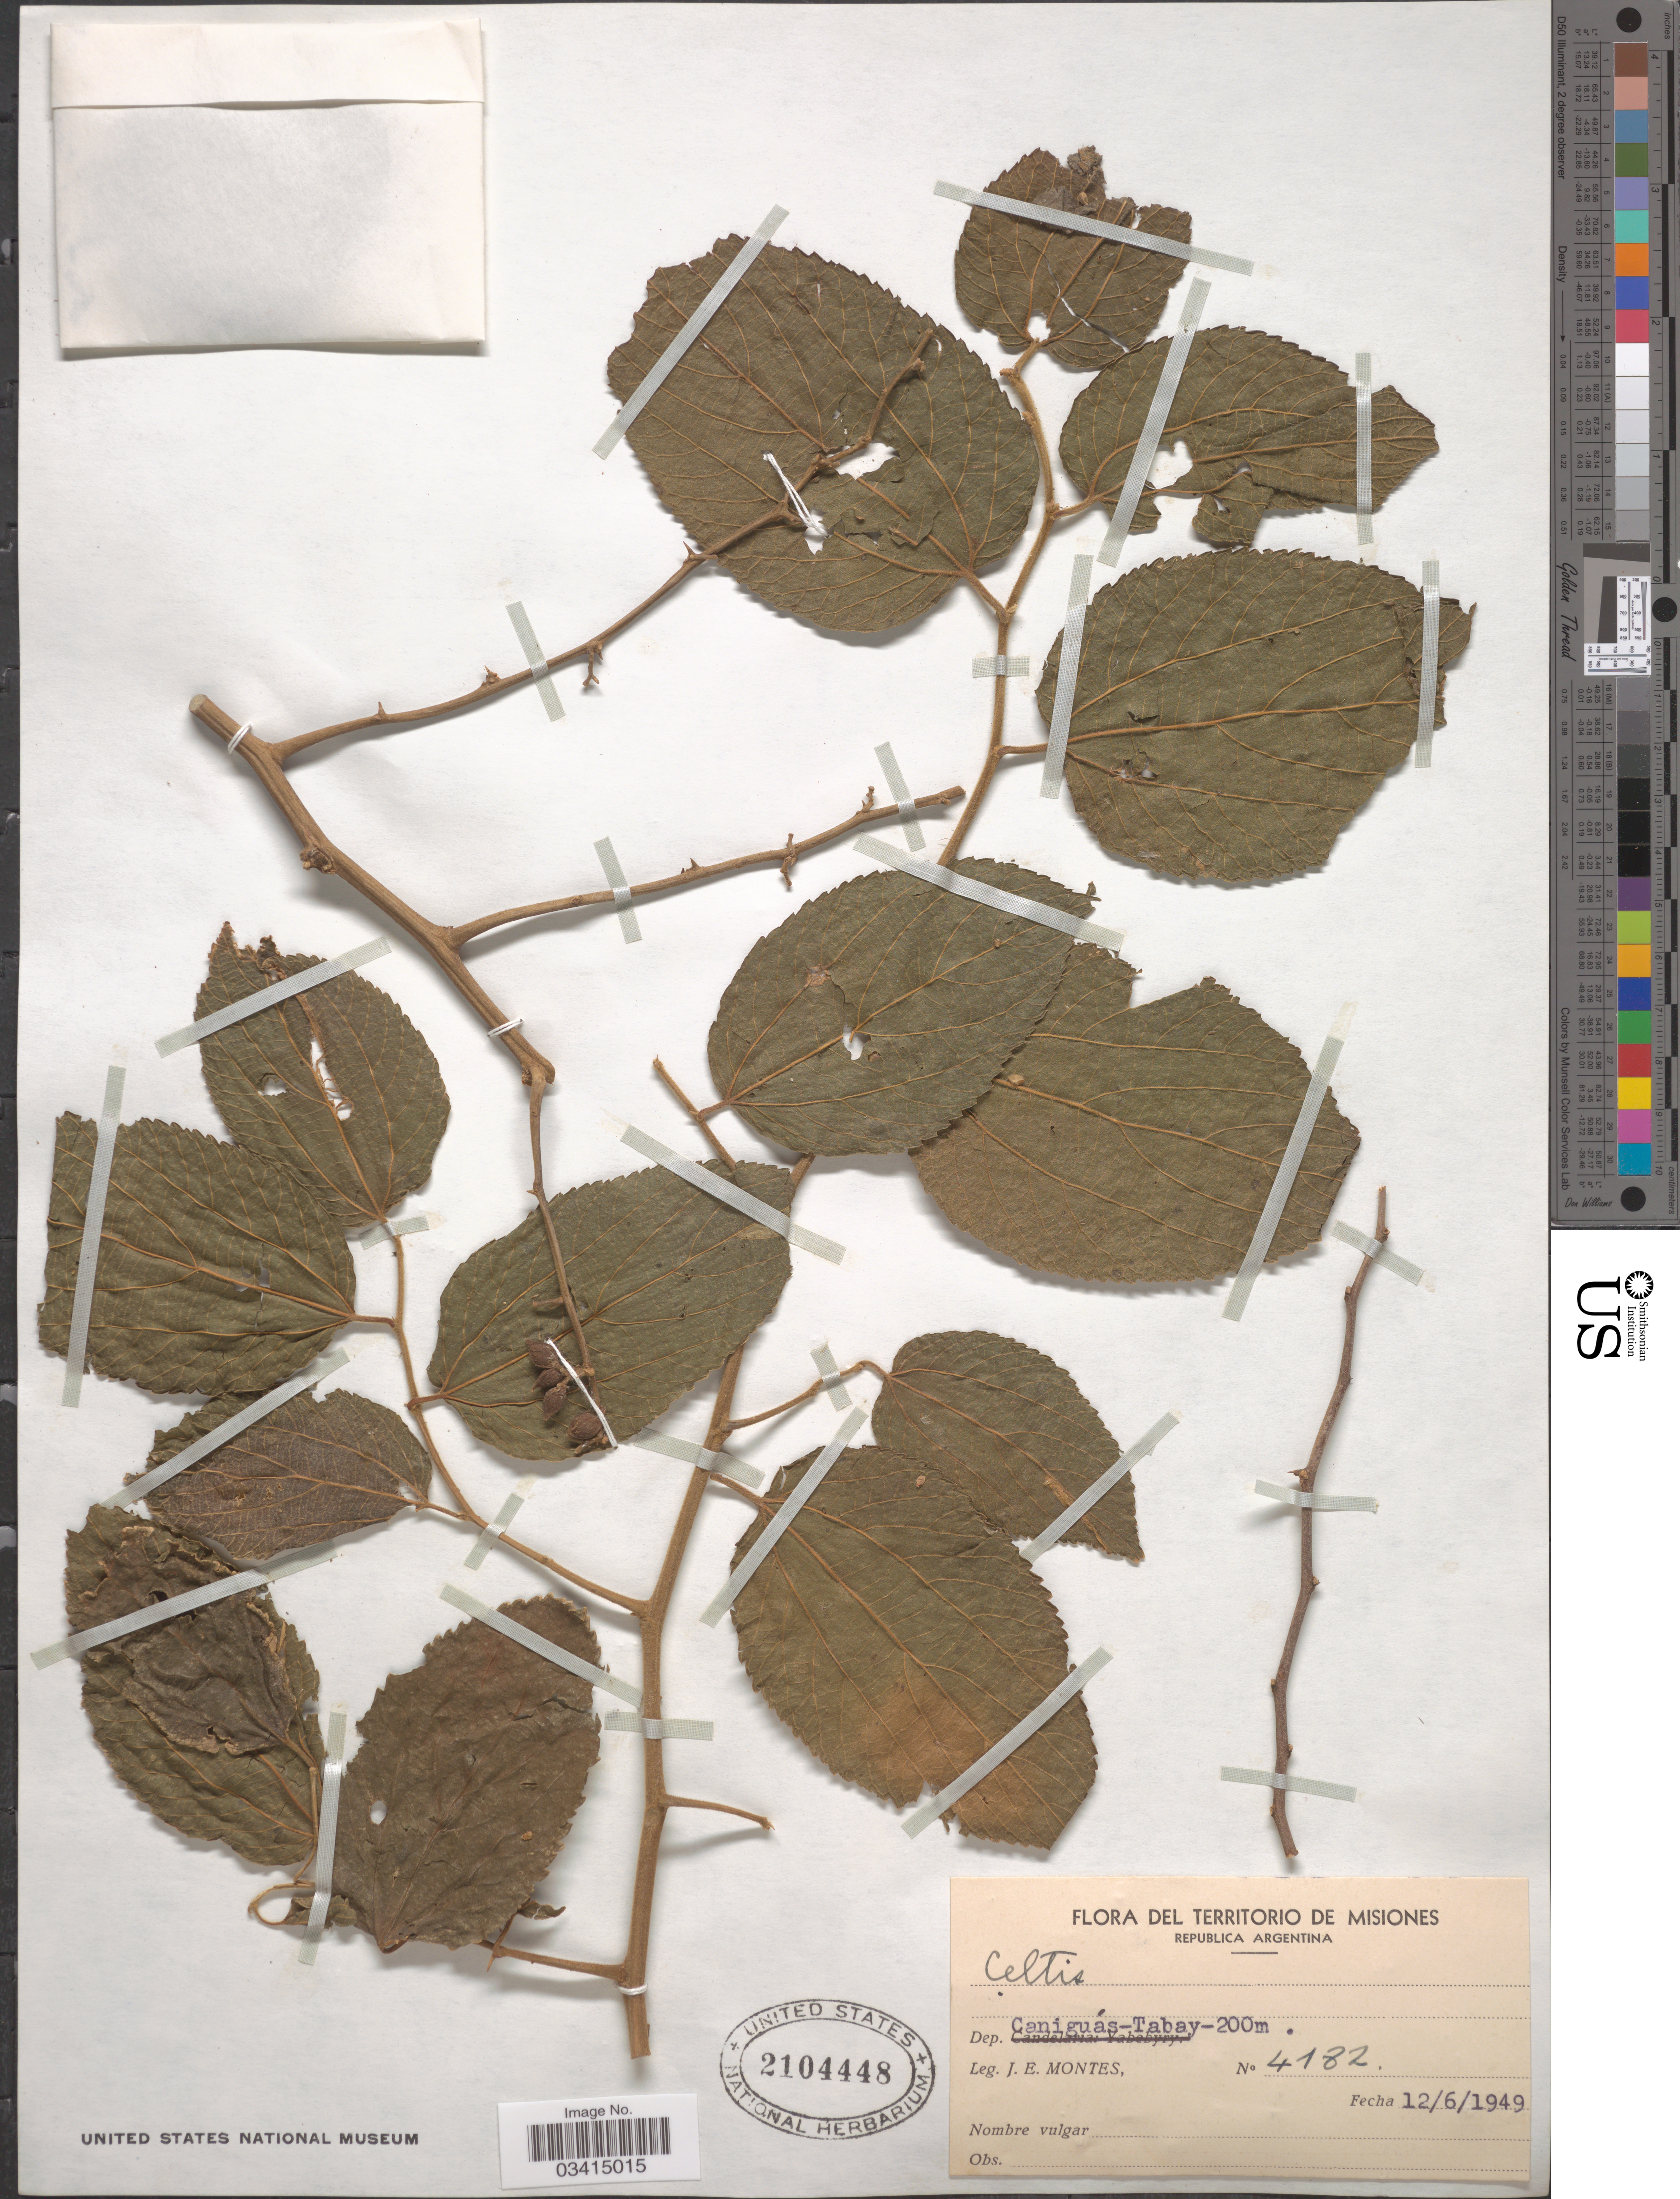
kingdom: Plantae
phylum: Tracheophyta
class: Magnoliopsida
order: Rosales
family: Cannabaceae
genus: Celtis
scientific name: Celtis sp.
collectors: J. E. Montes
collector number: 4182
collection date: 1949-06-12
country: Argentina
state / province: Misiones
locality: Dep. Caniguás-Tabay.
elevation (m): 200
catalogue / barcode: US 2104448